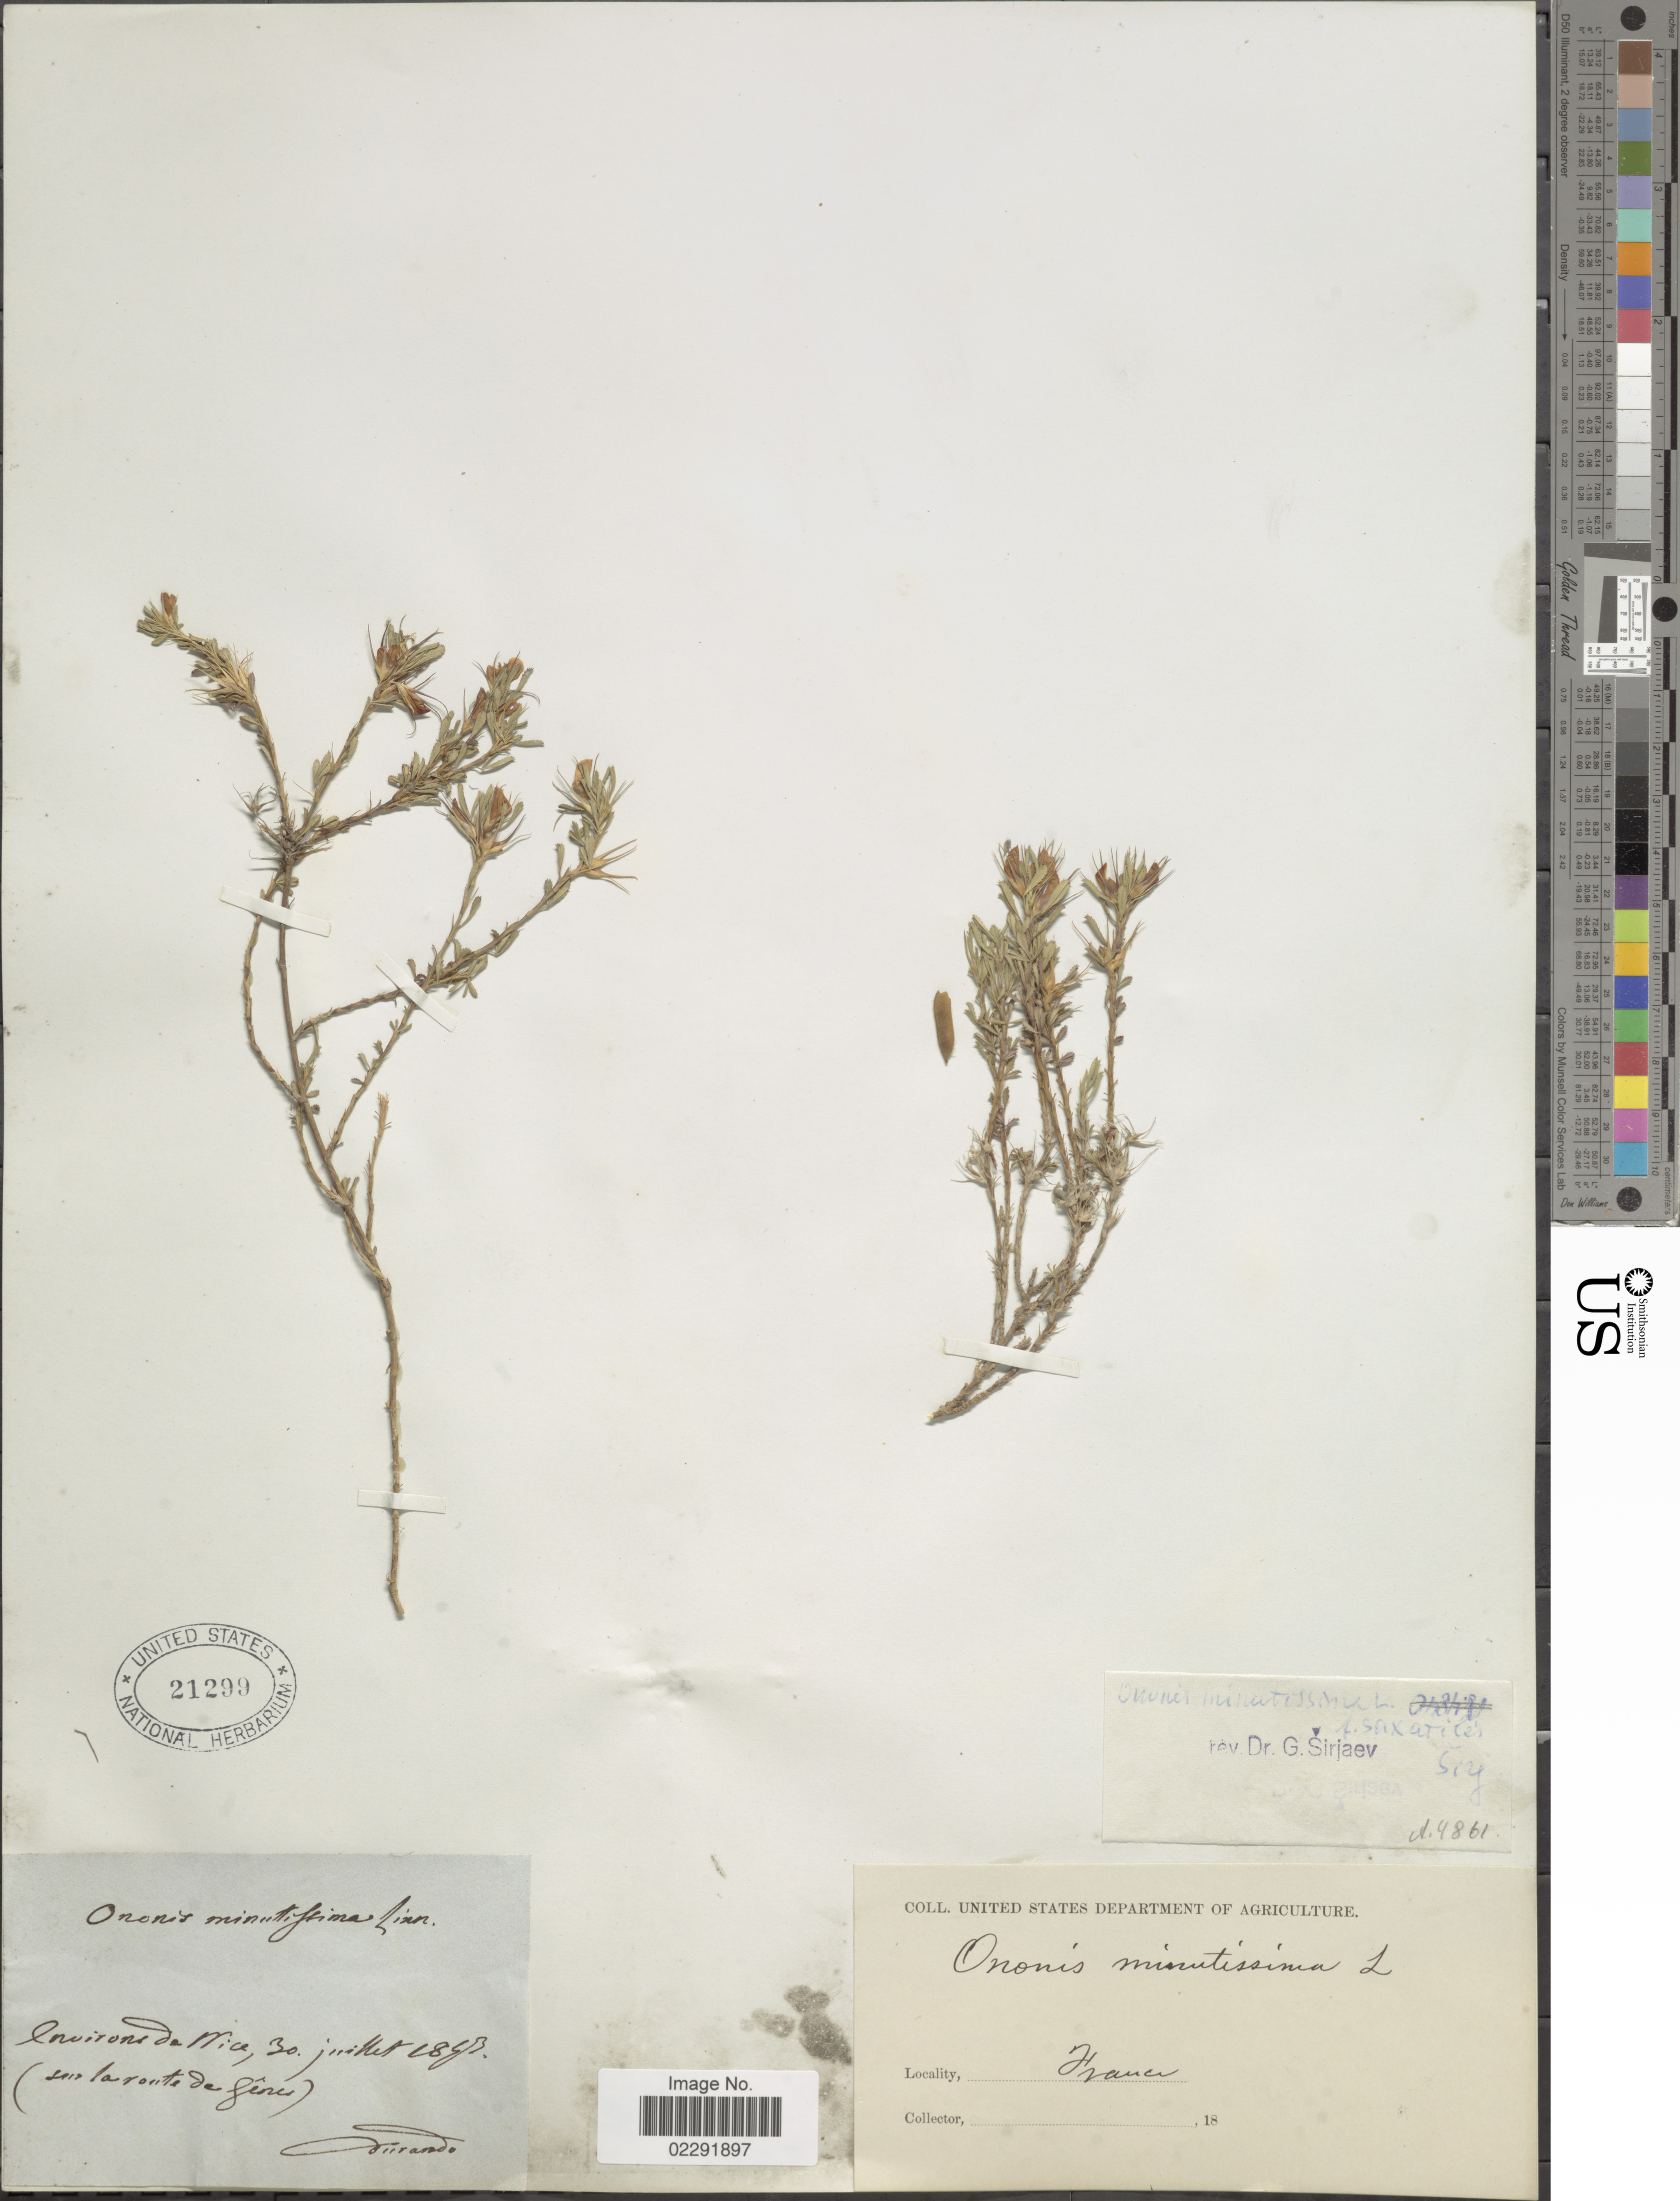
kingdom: Plantae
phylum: Tracheophyta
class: Magnoliopsida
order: Fabales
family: Fabaceae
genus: Ononis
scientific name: Ononis minutissima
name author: L.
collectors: Durando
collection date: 1893-07-30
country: France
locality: Environs da Wice (sem la route de Genes). [interpreted]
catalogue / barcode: US 21299